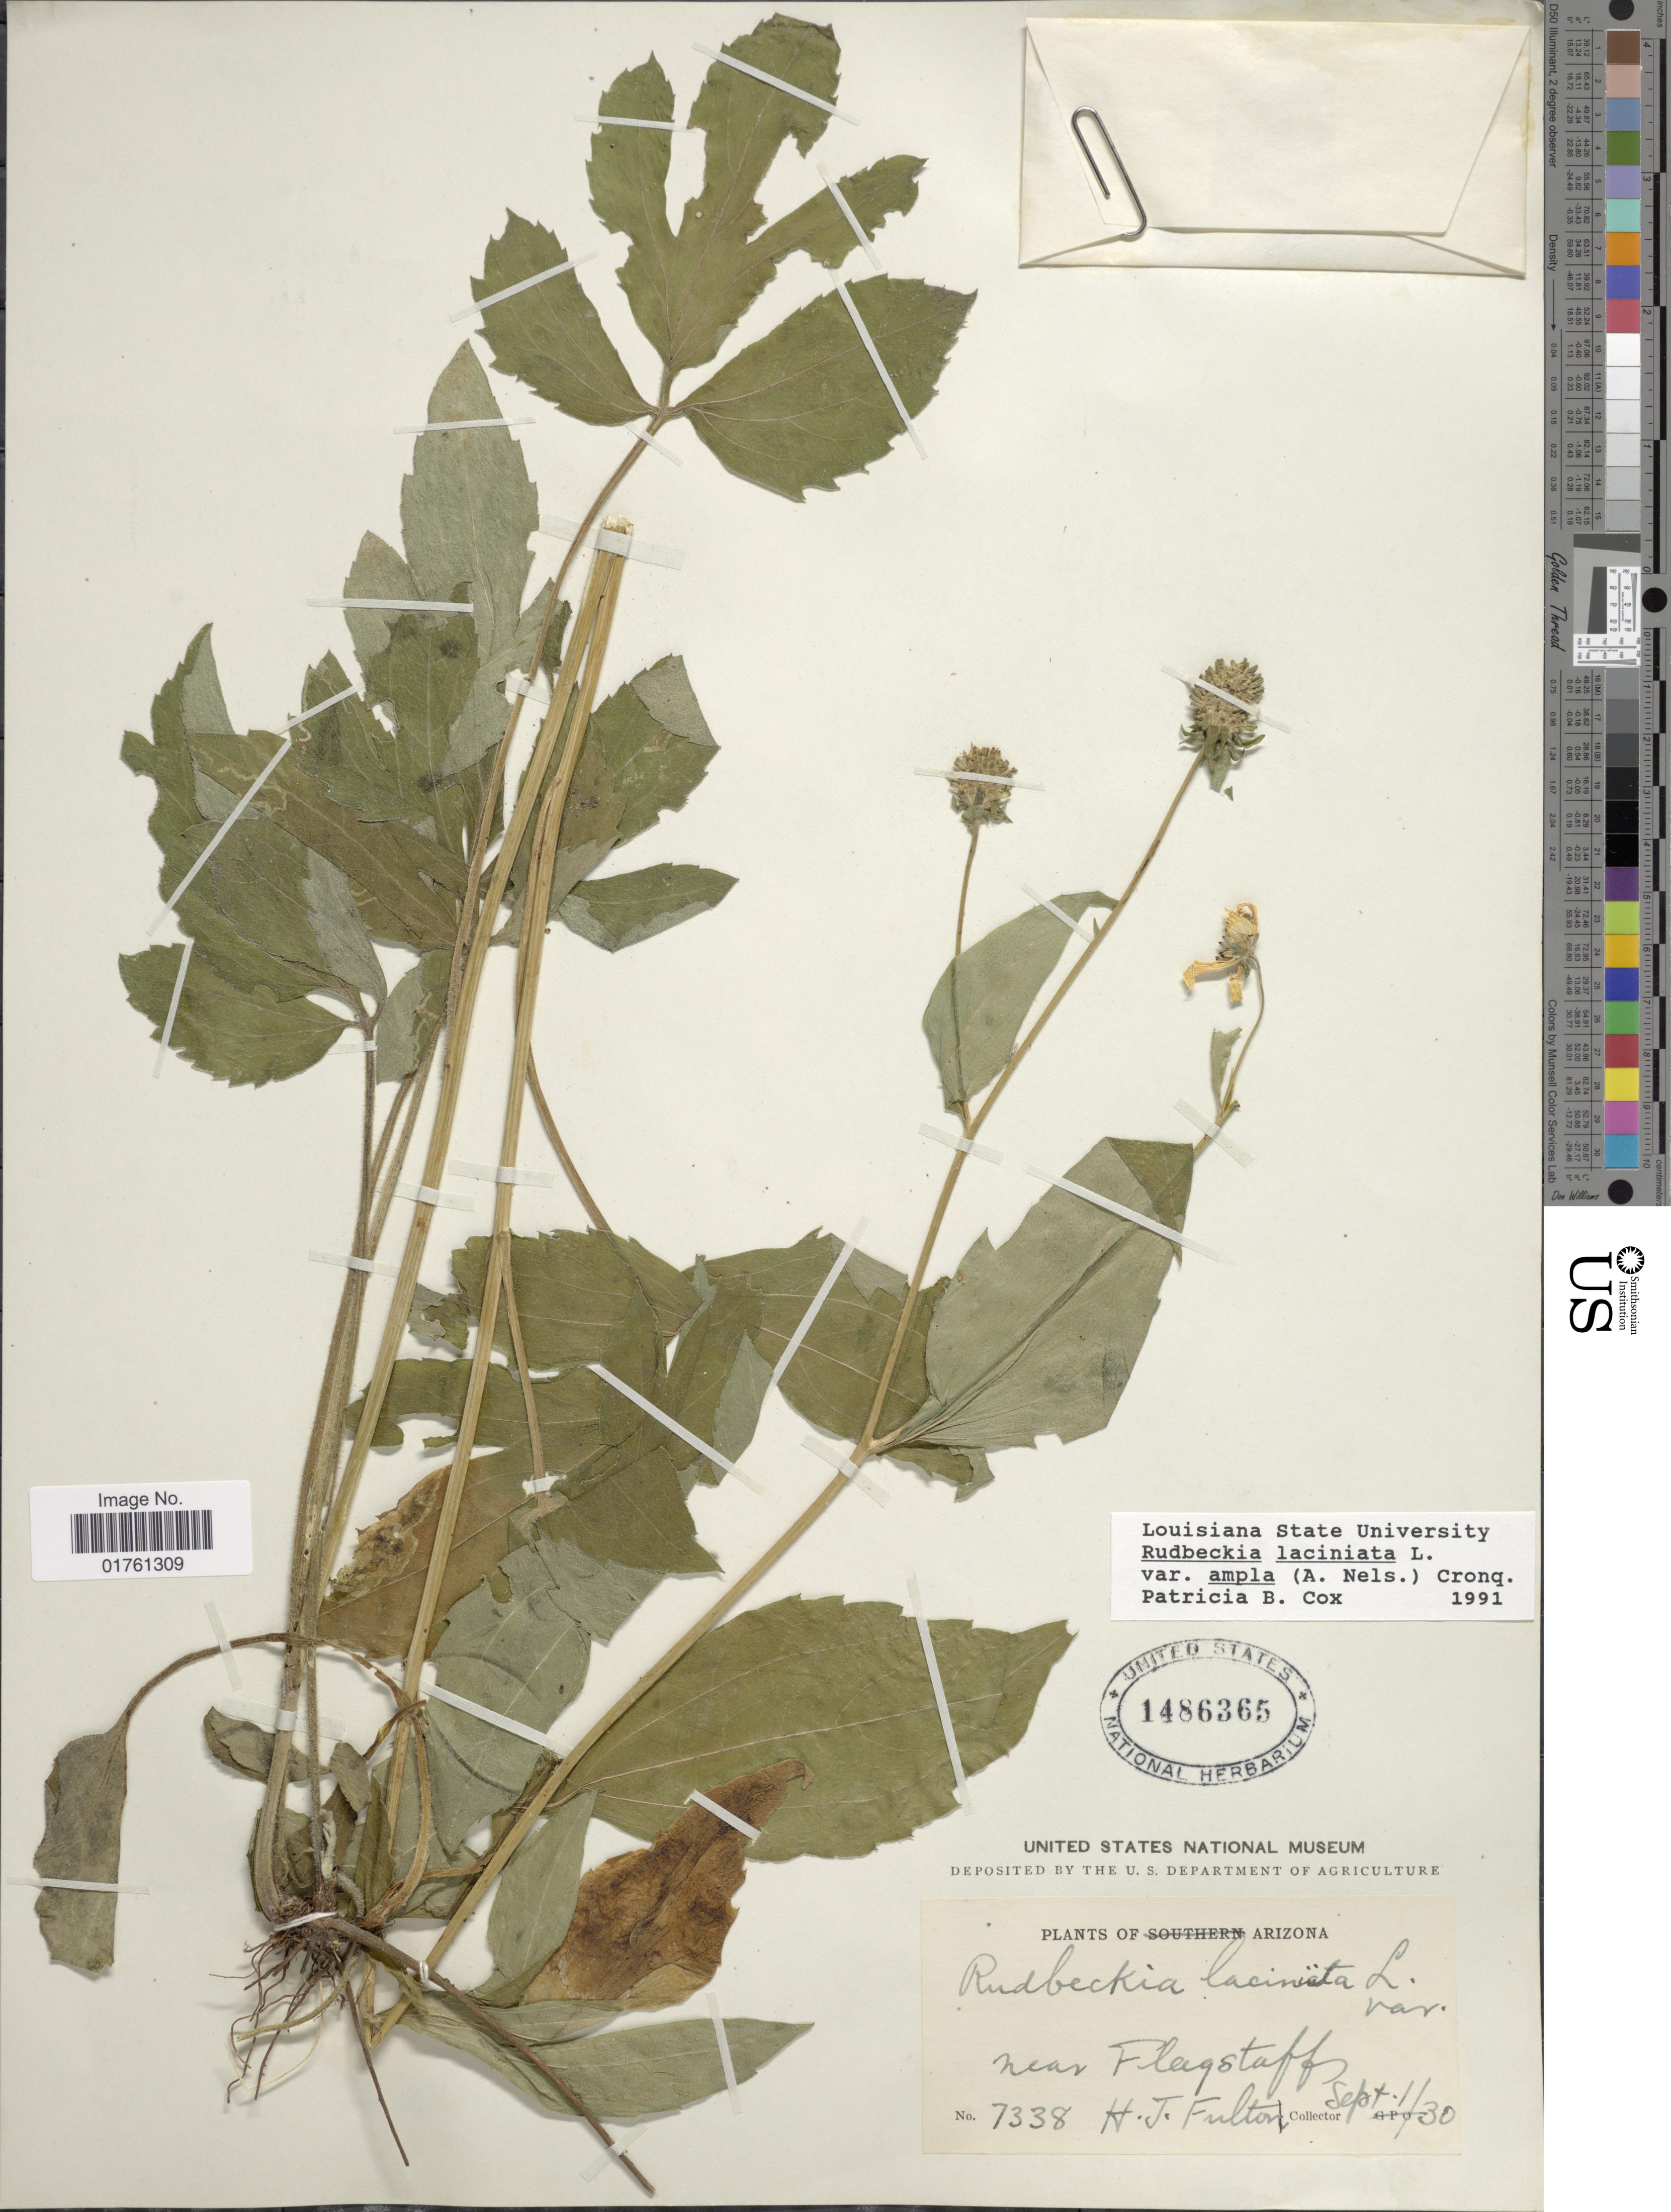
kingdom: Plantae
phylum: Tracheophyta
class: Magnoliopsida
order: Asterales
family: Asteraceae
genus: Rudbeckia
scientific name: Rudbeckia laciniata var. ampla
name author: (A. Nelson) Cronq.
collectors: H. Fulton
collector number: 7338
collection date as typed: Transcribed d/m/y: 1/9/30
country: United States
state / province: Arizona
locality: Near Flagstaffs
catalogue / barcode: US 1486365